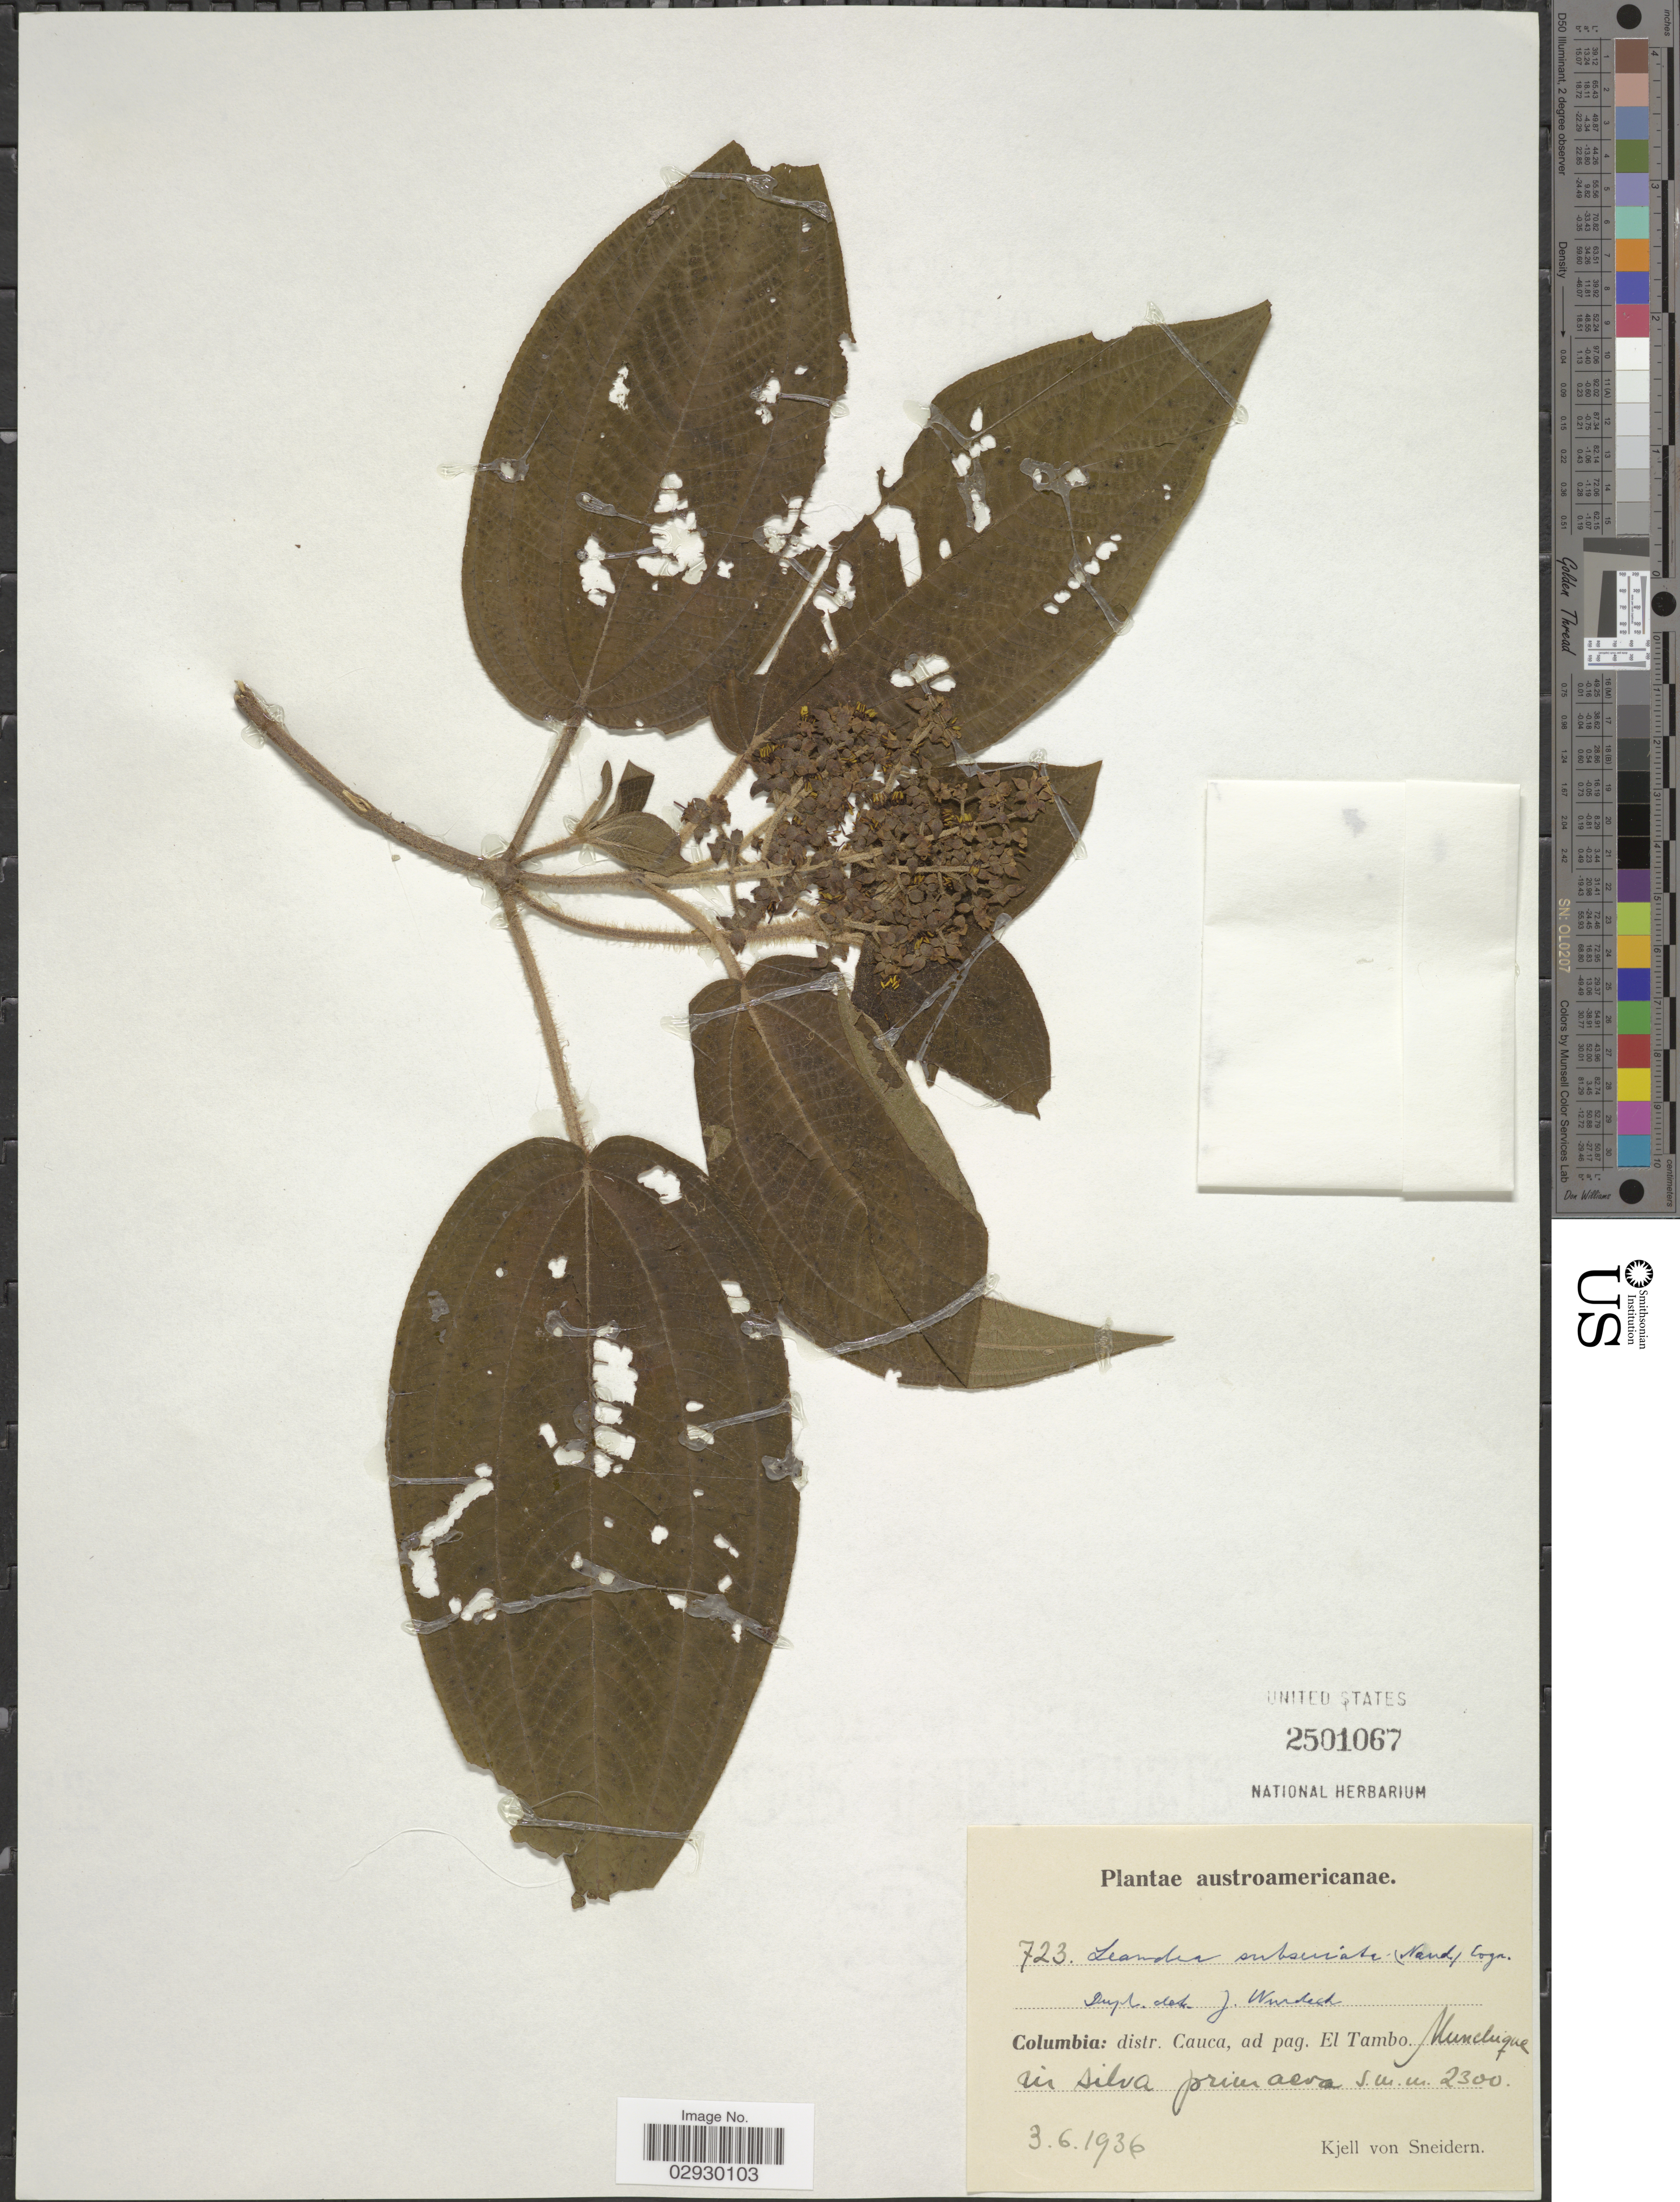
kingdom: Plantae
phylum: Tracheophyta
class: Magnoliopsida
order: Myrtales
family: Melastomataceae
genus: Leandra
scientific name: Leandra subseriata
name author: (Naudin) Cogn.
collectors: K. von Sneidern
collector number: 723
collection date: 1936-06-03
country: Colombia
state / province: Cauca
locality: Distr. Cauca, ad pag. El Tambo, Munclique in silva primavera.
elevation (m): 2300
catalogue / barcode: US 2501067